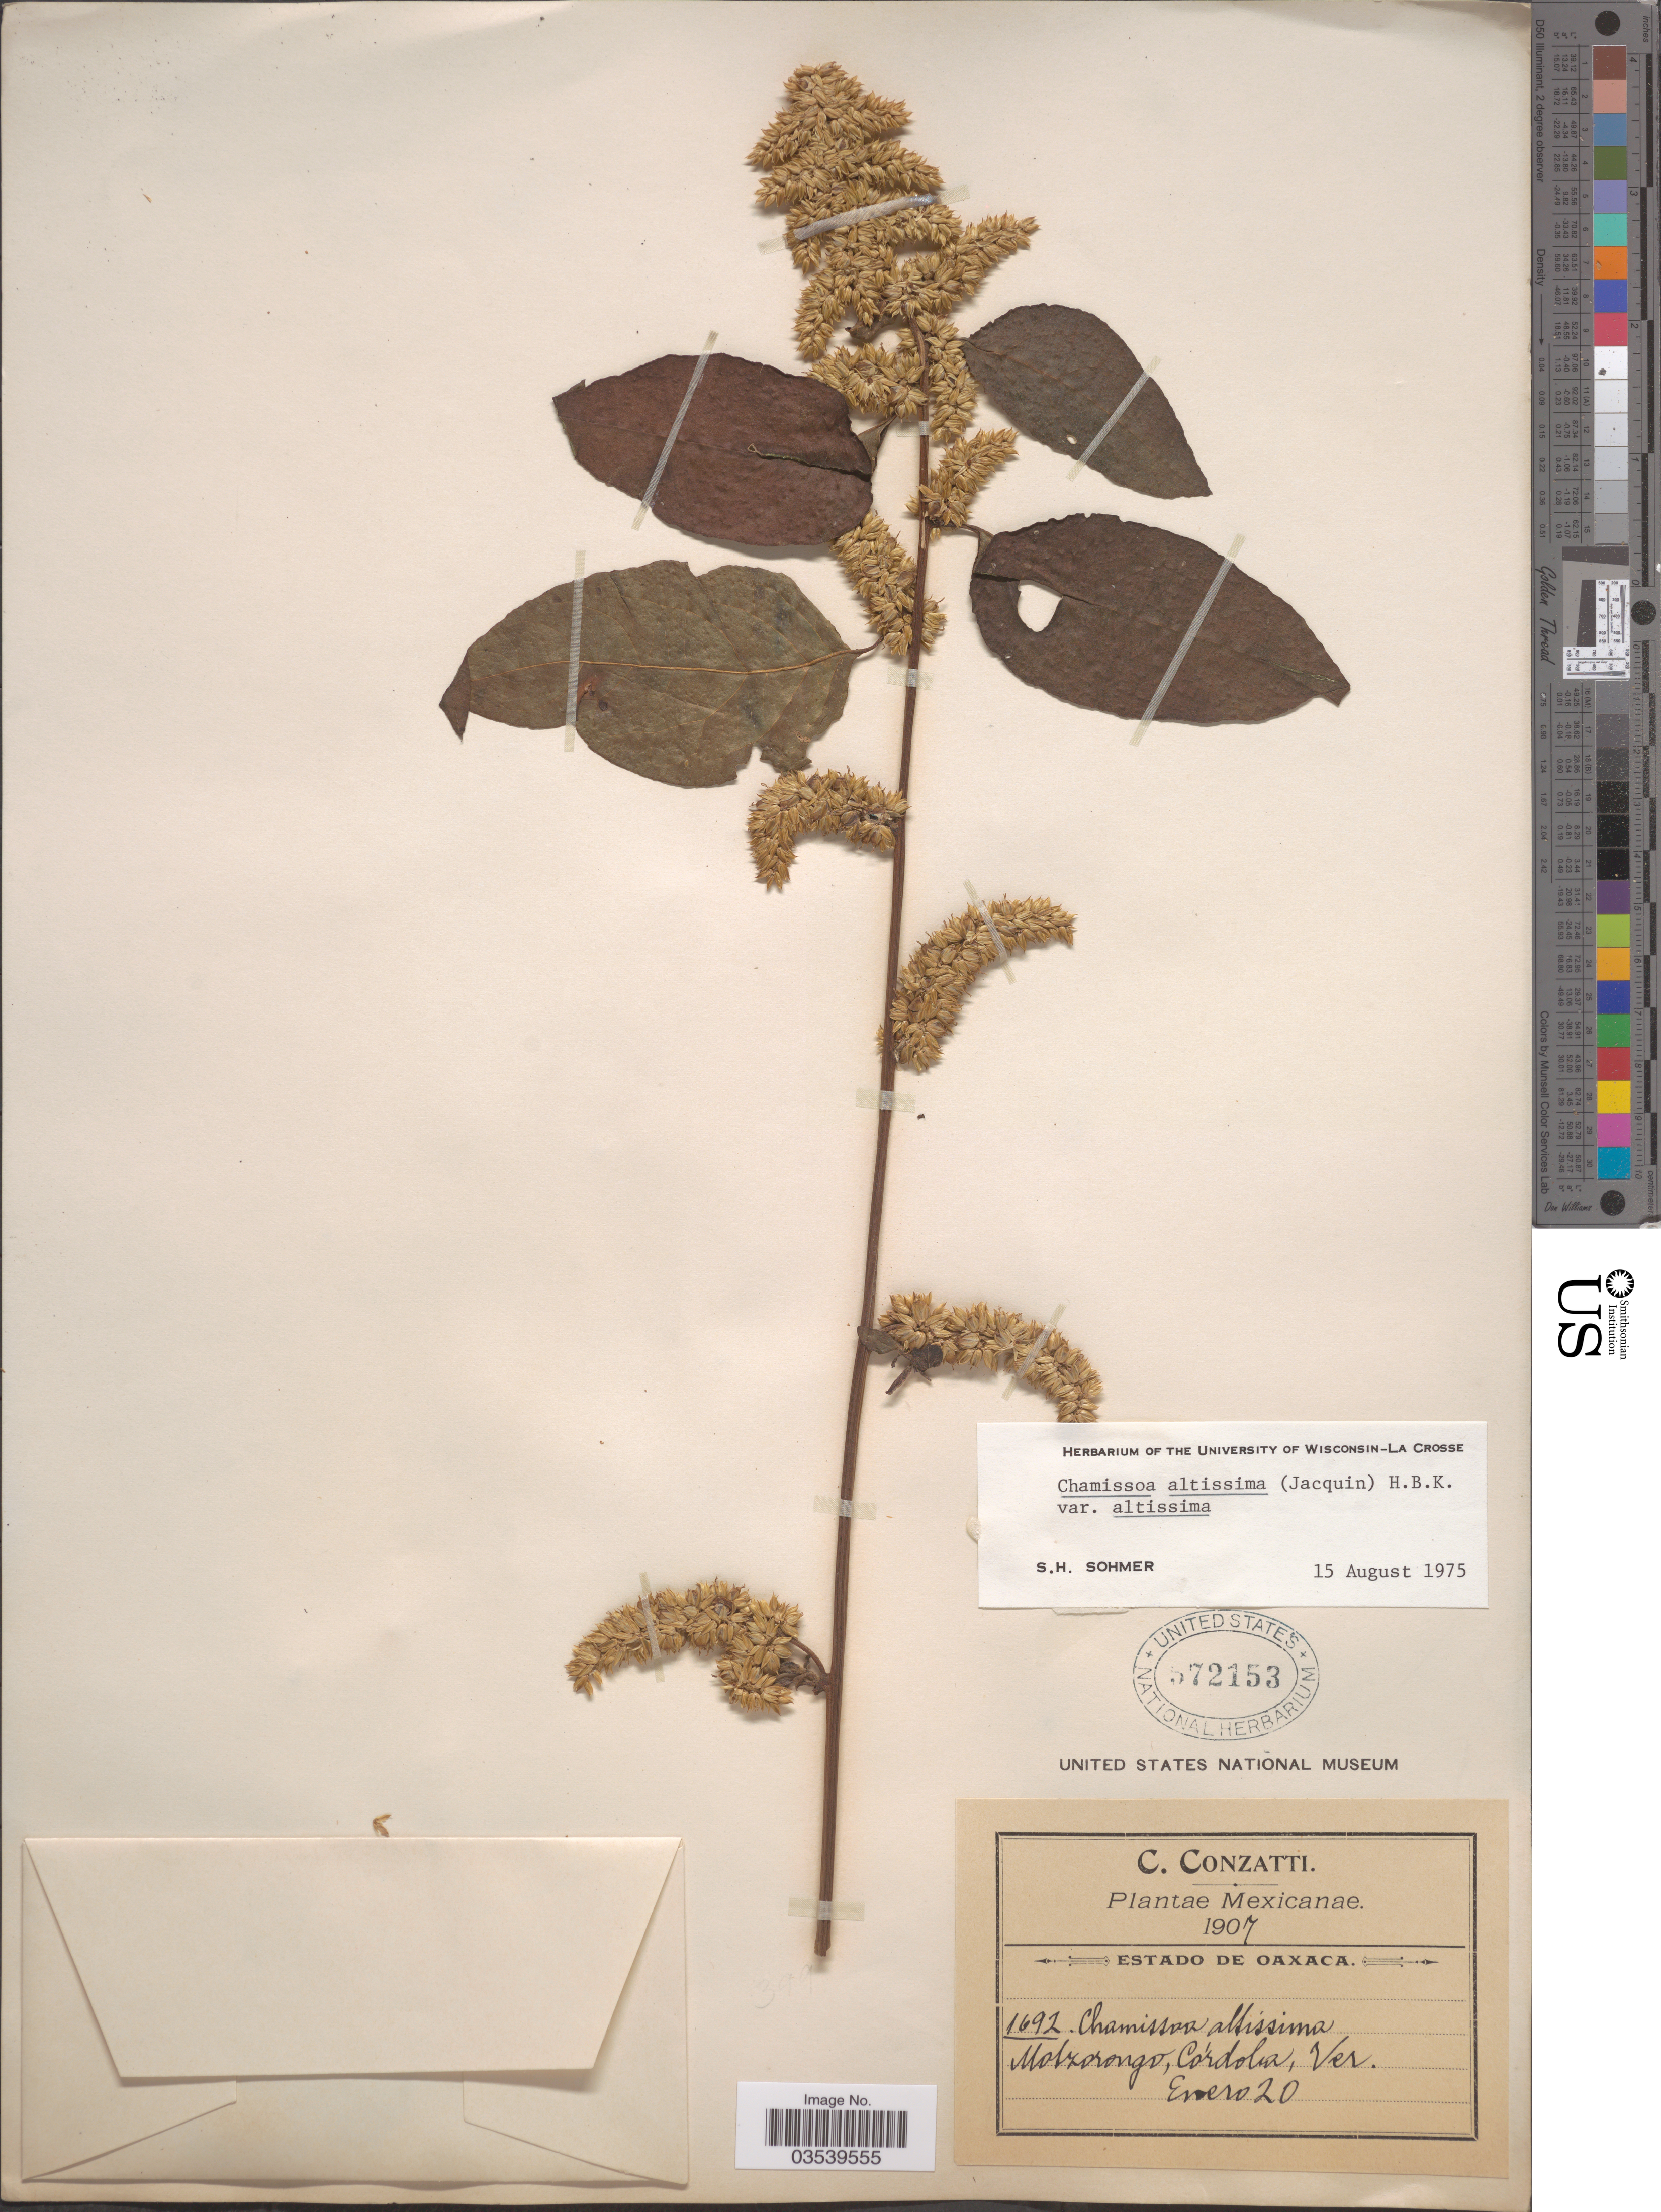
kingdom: Plantae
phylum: Tracheophyta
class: Magnoliopsida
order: Caryophyllales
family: Amaranthaceae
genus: Chamissoa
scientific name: Chamissoa altissima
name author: (Jacq.) Kunth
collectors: C. Conzatti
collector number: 1692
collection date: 1907-01-20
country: Mexico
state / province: Oaxaca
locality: Motzorongo, Córdoba.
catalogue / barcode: US 572153